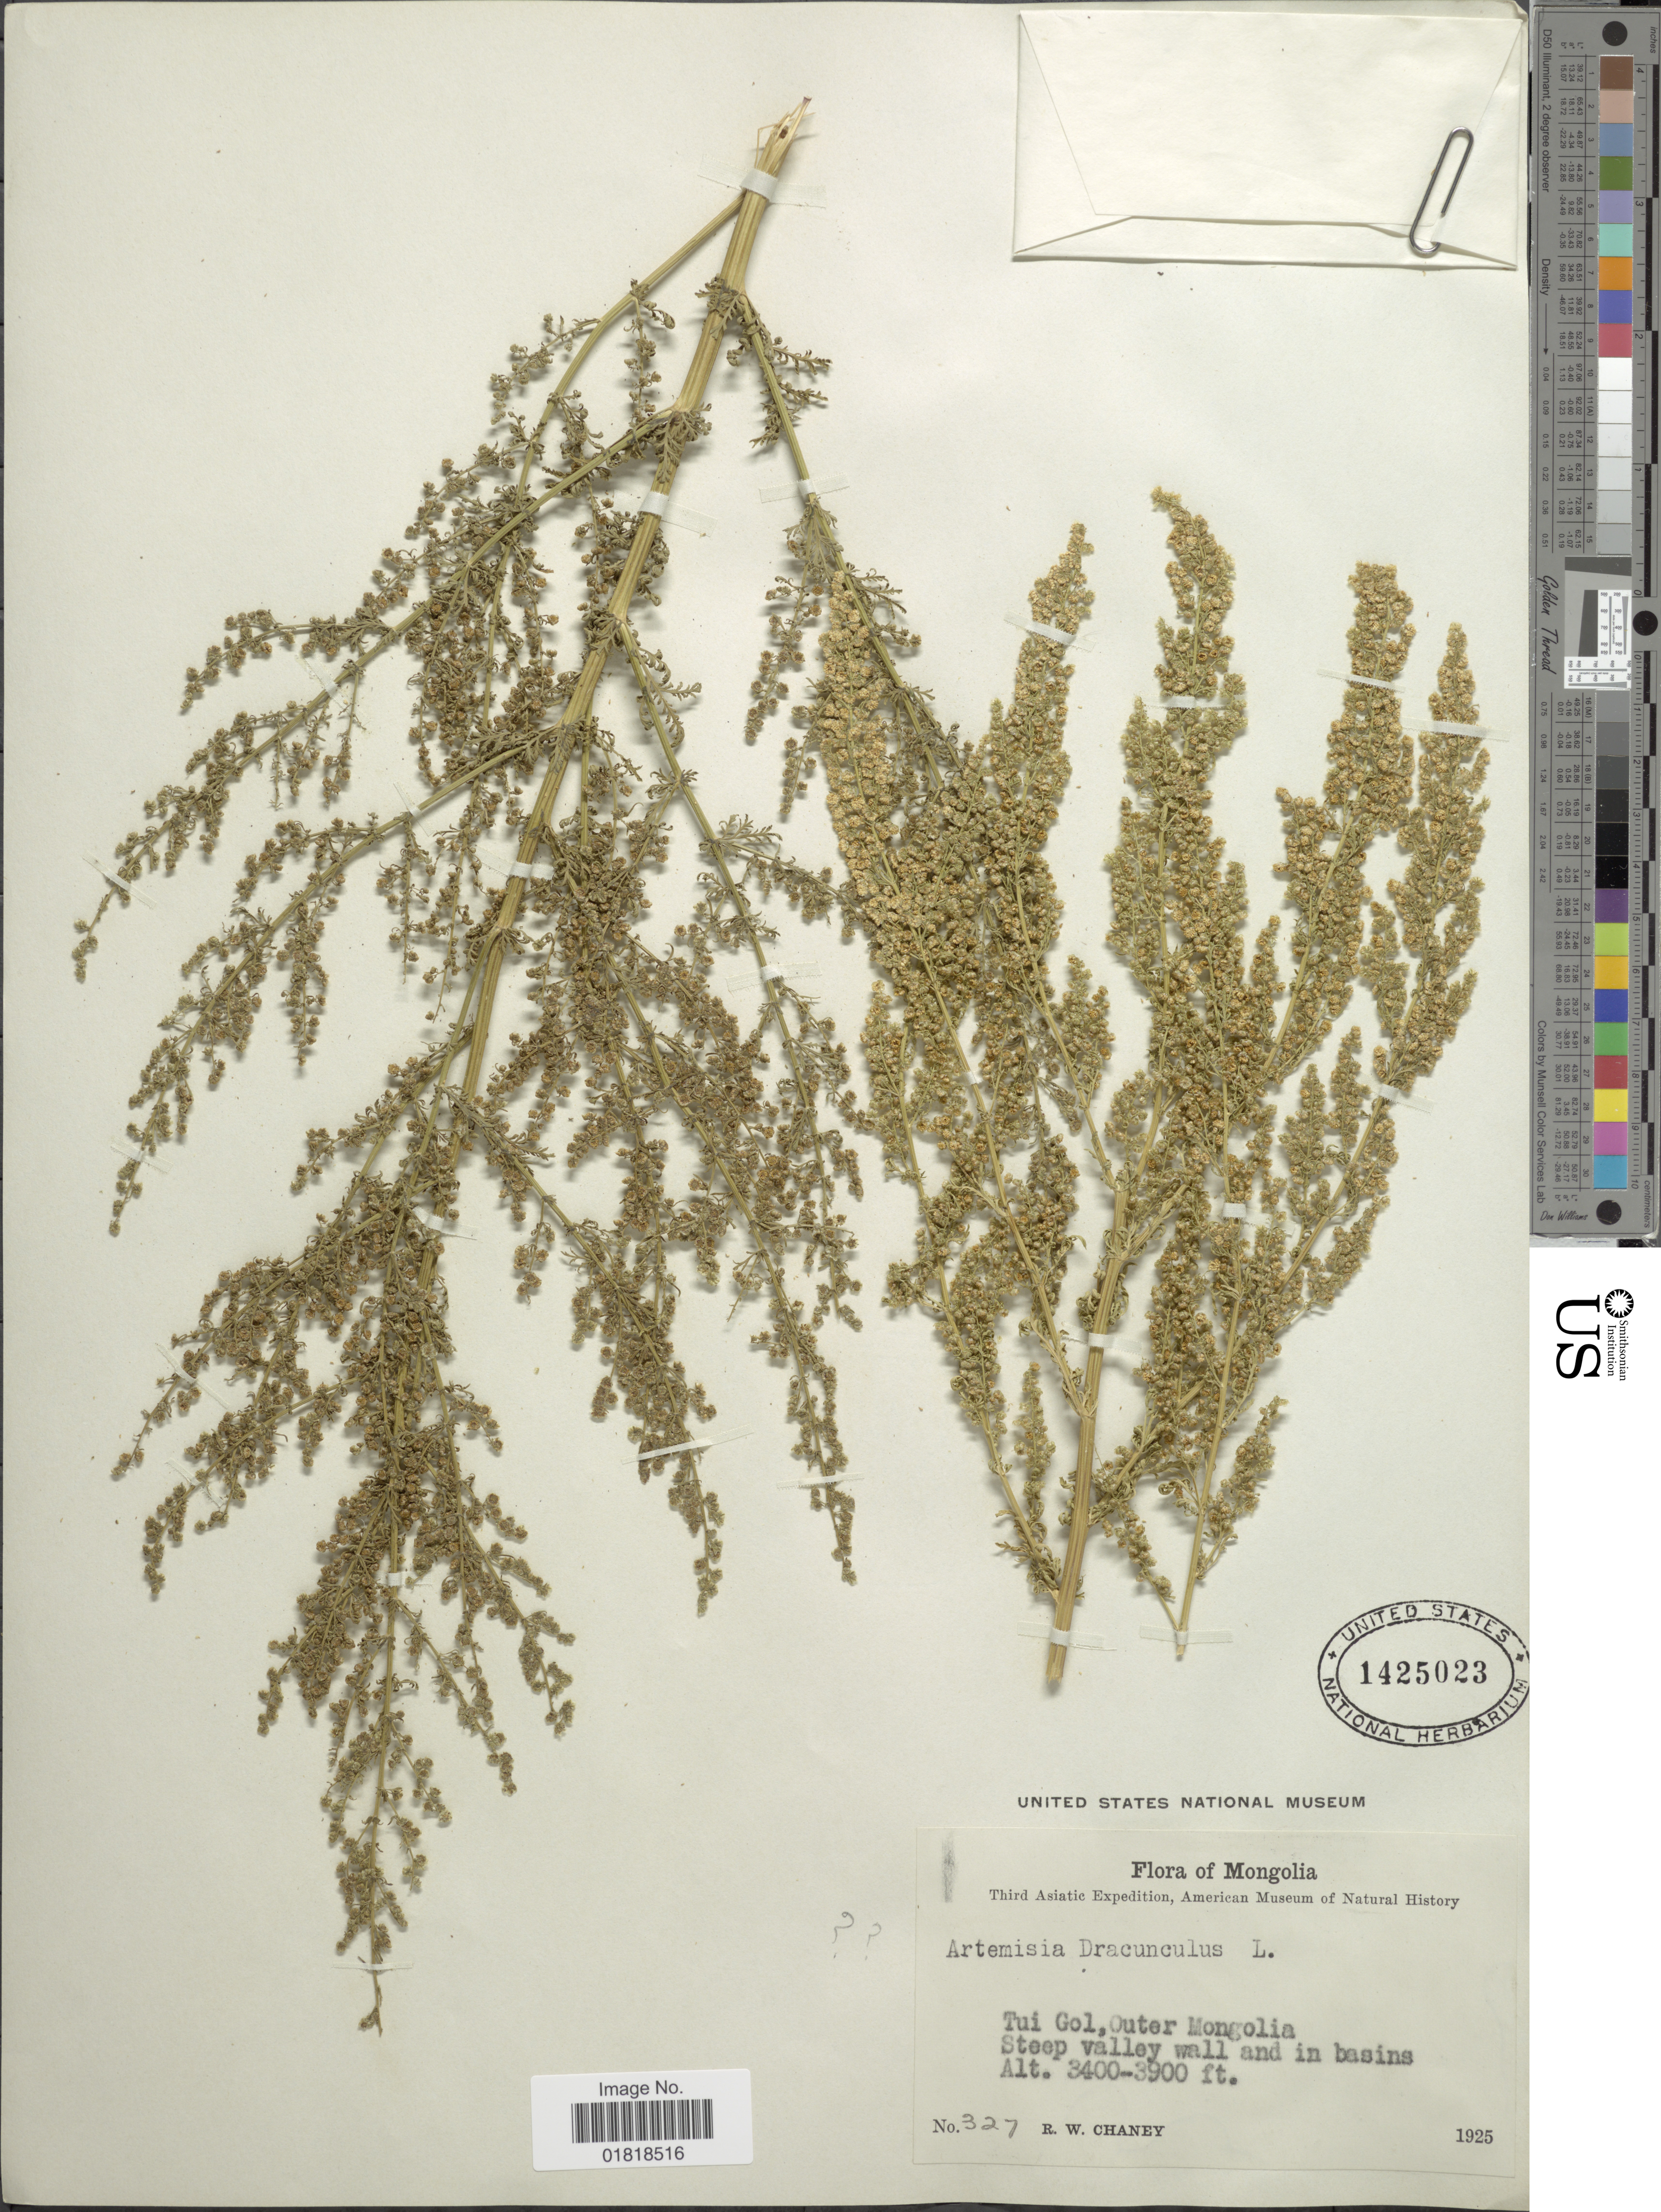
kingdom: Plantae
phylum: Tracheophyta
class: Magnoliopsida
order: Asterales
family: Asteraceae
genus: Artemisia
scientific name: Artemisia dracunculus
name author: L.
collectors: R. Chaney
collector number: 327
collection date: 1925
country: Mongolia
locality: Tui Gol, Outer Mongolia, steep valley wall and in basins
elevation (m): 1036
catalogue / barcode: US 1425023